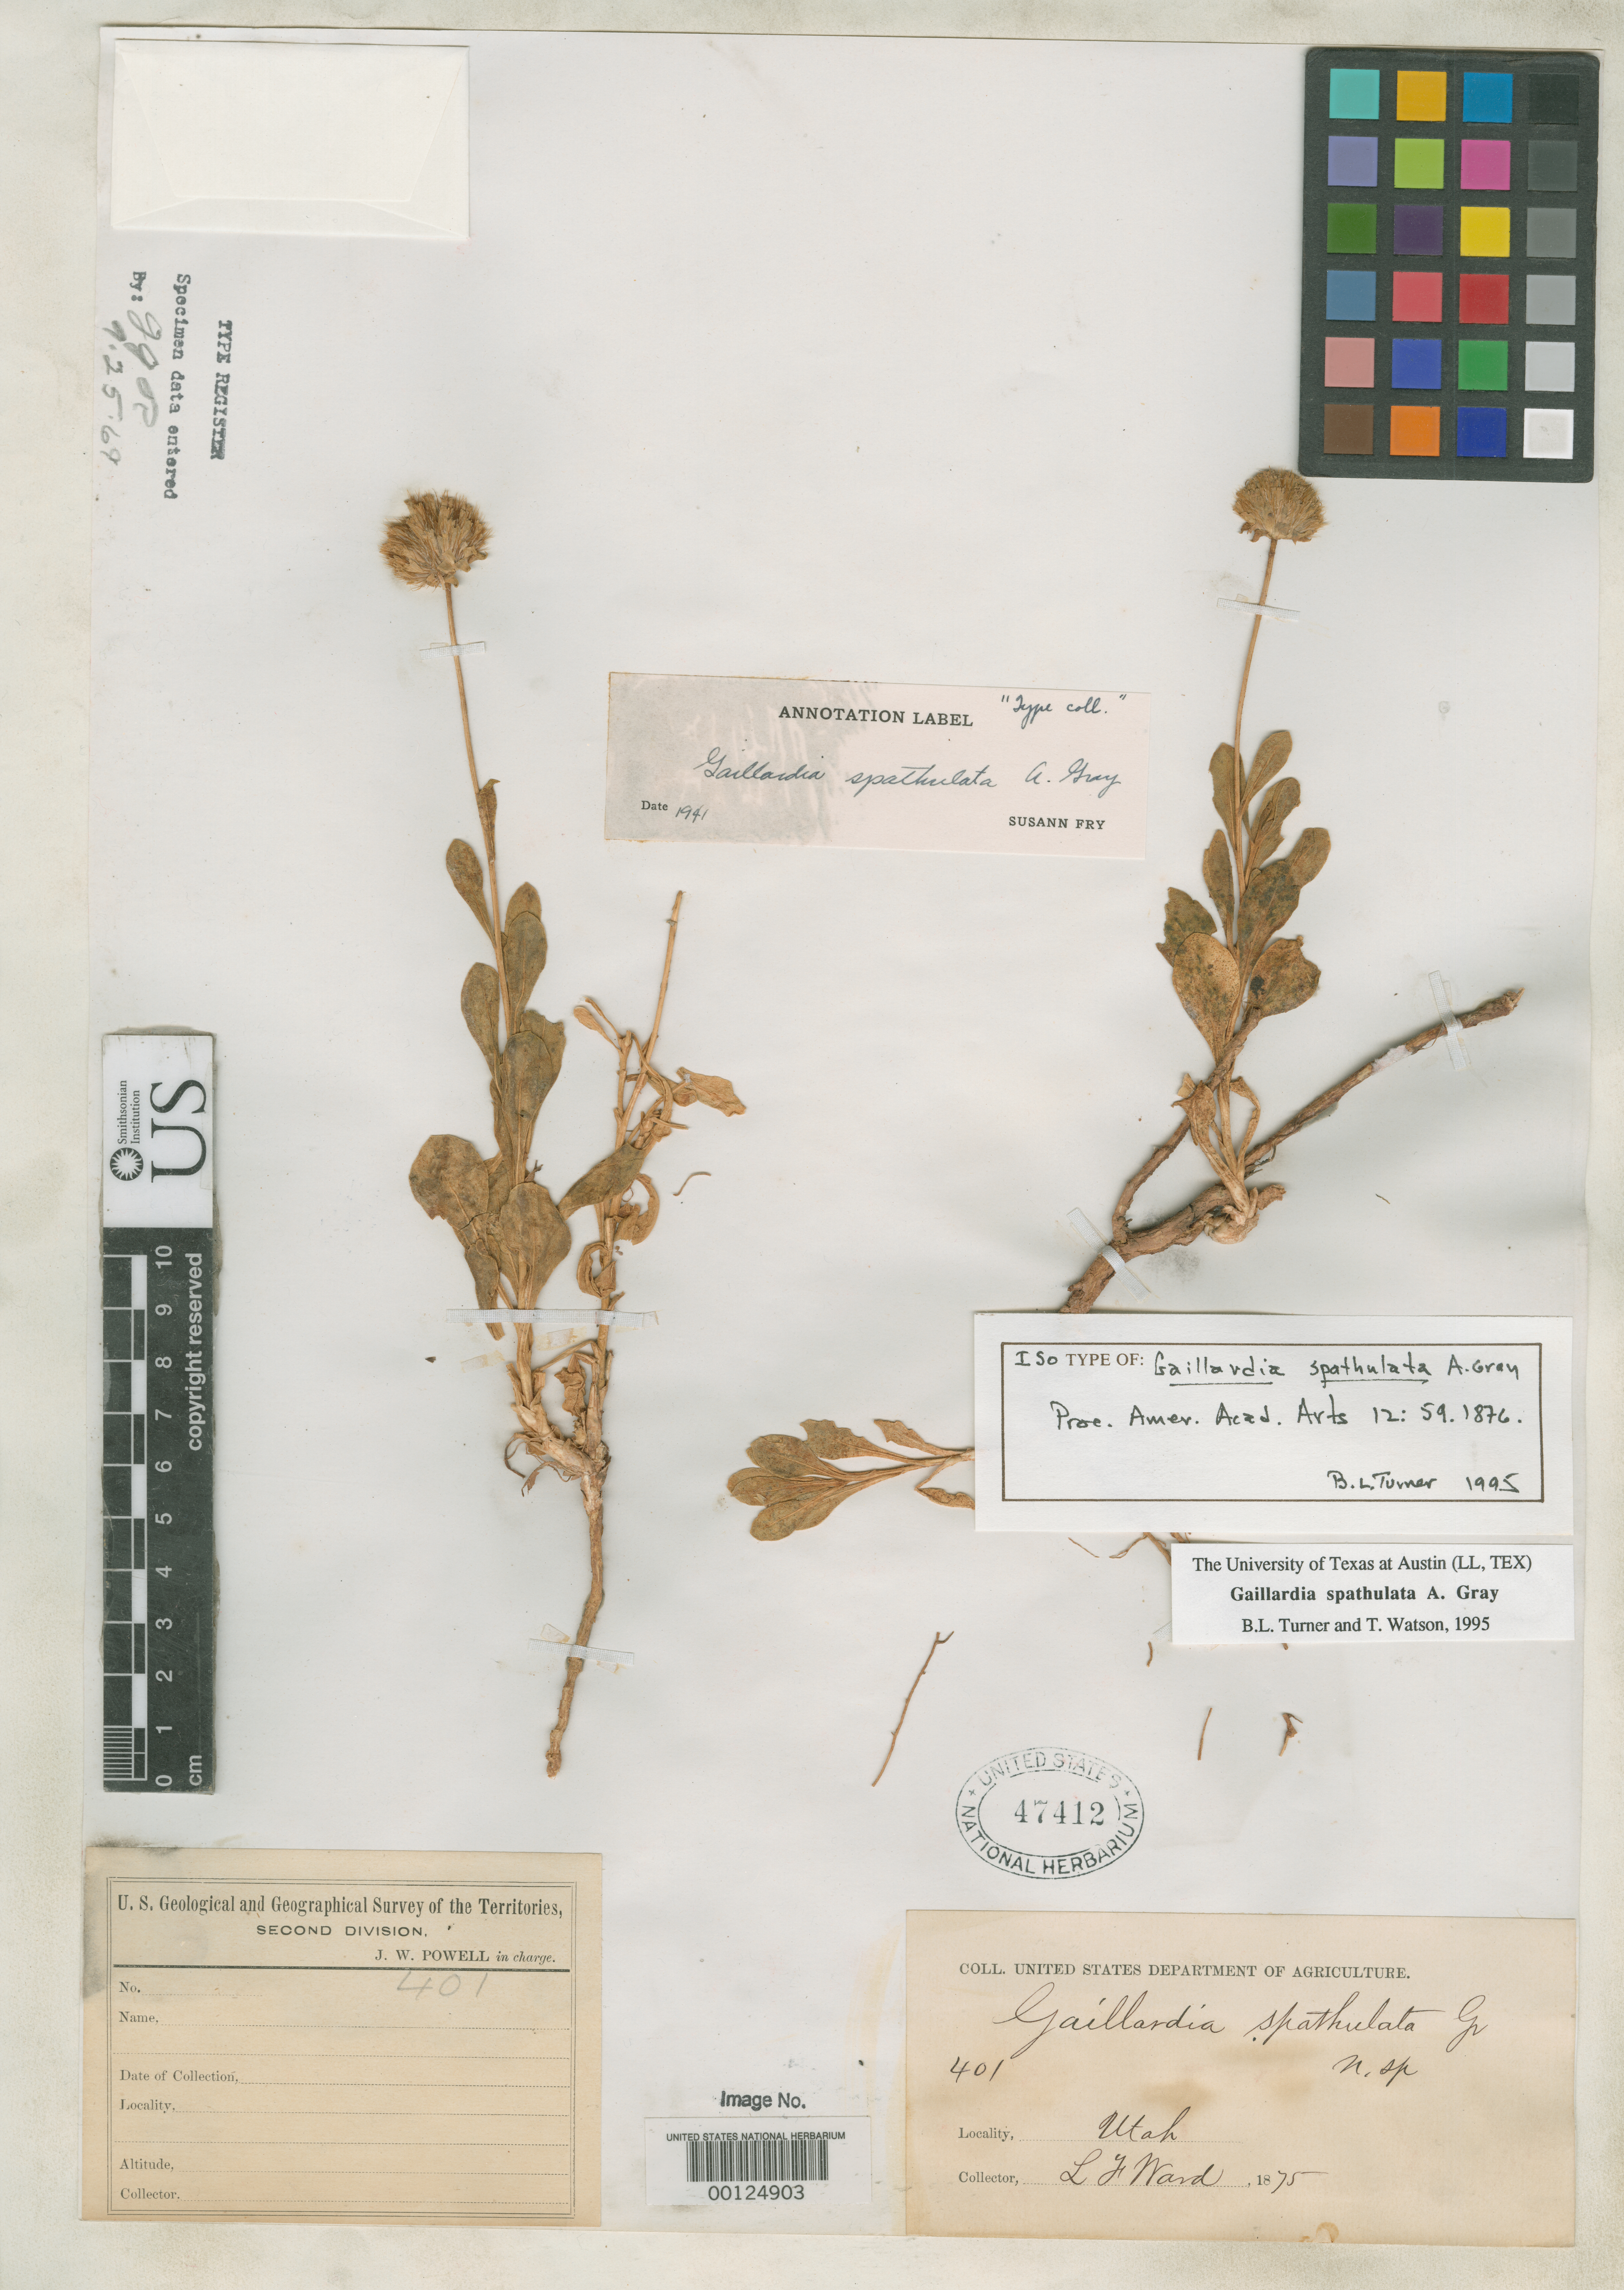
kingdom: Plantae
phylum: Tracheophyta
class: Magnoliopsida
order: Asterales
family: Asteraceae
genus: Gaillardia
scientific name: Gaillardia spathulata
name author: A. Gray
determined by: Turner, B. L.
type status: Isotype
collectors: L. F. Ward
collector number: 401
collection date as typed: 1875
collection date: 1875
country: United States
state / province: Utah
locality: Rabbit Valley.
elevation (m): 2134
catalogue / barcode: US 47412